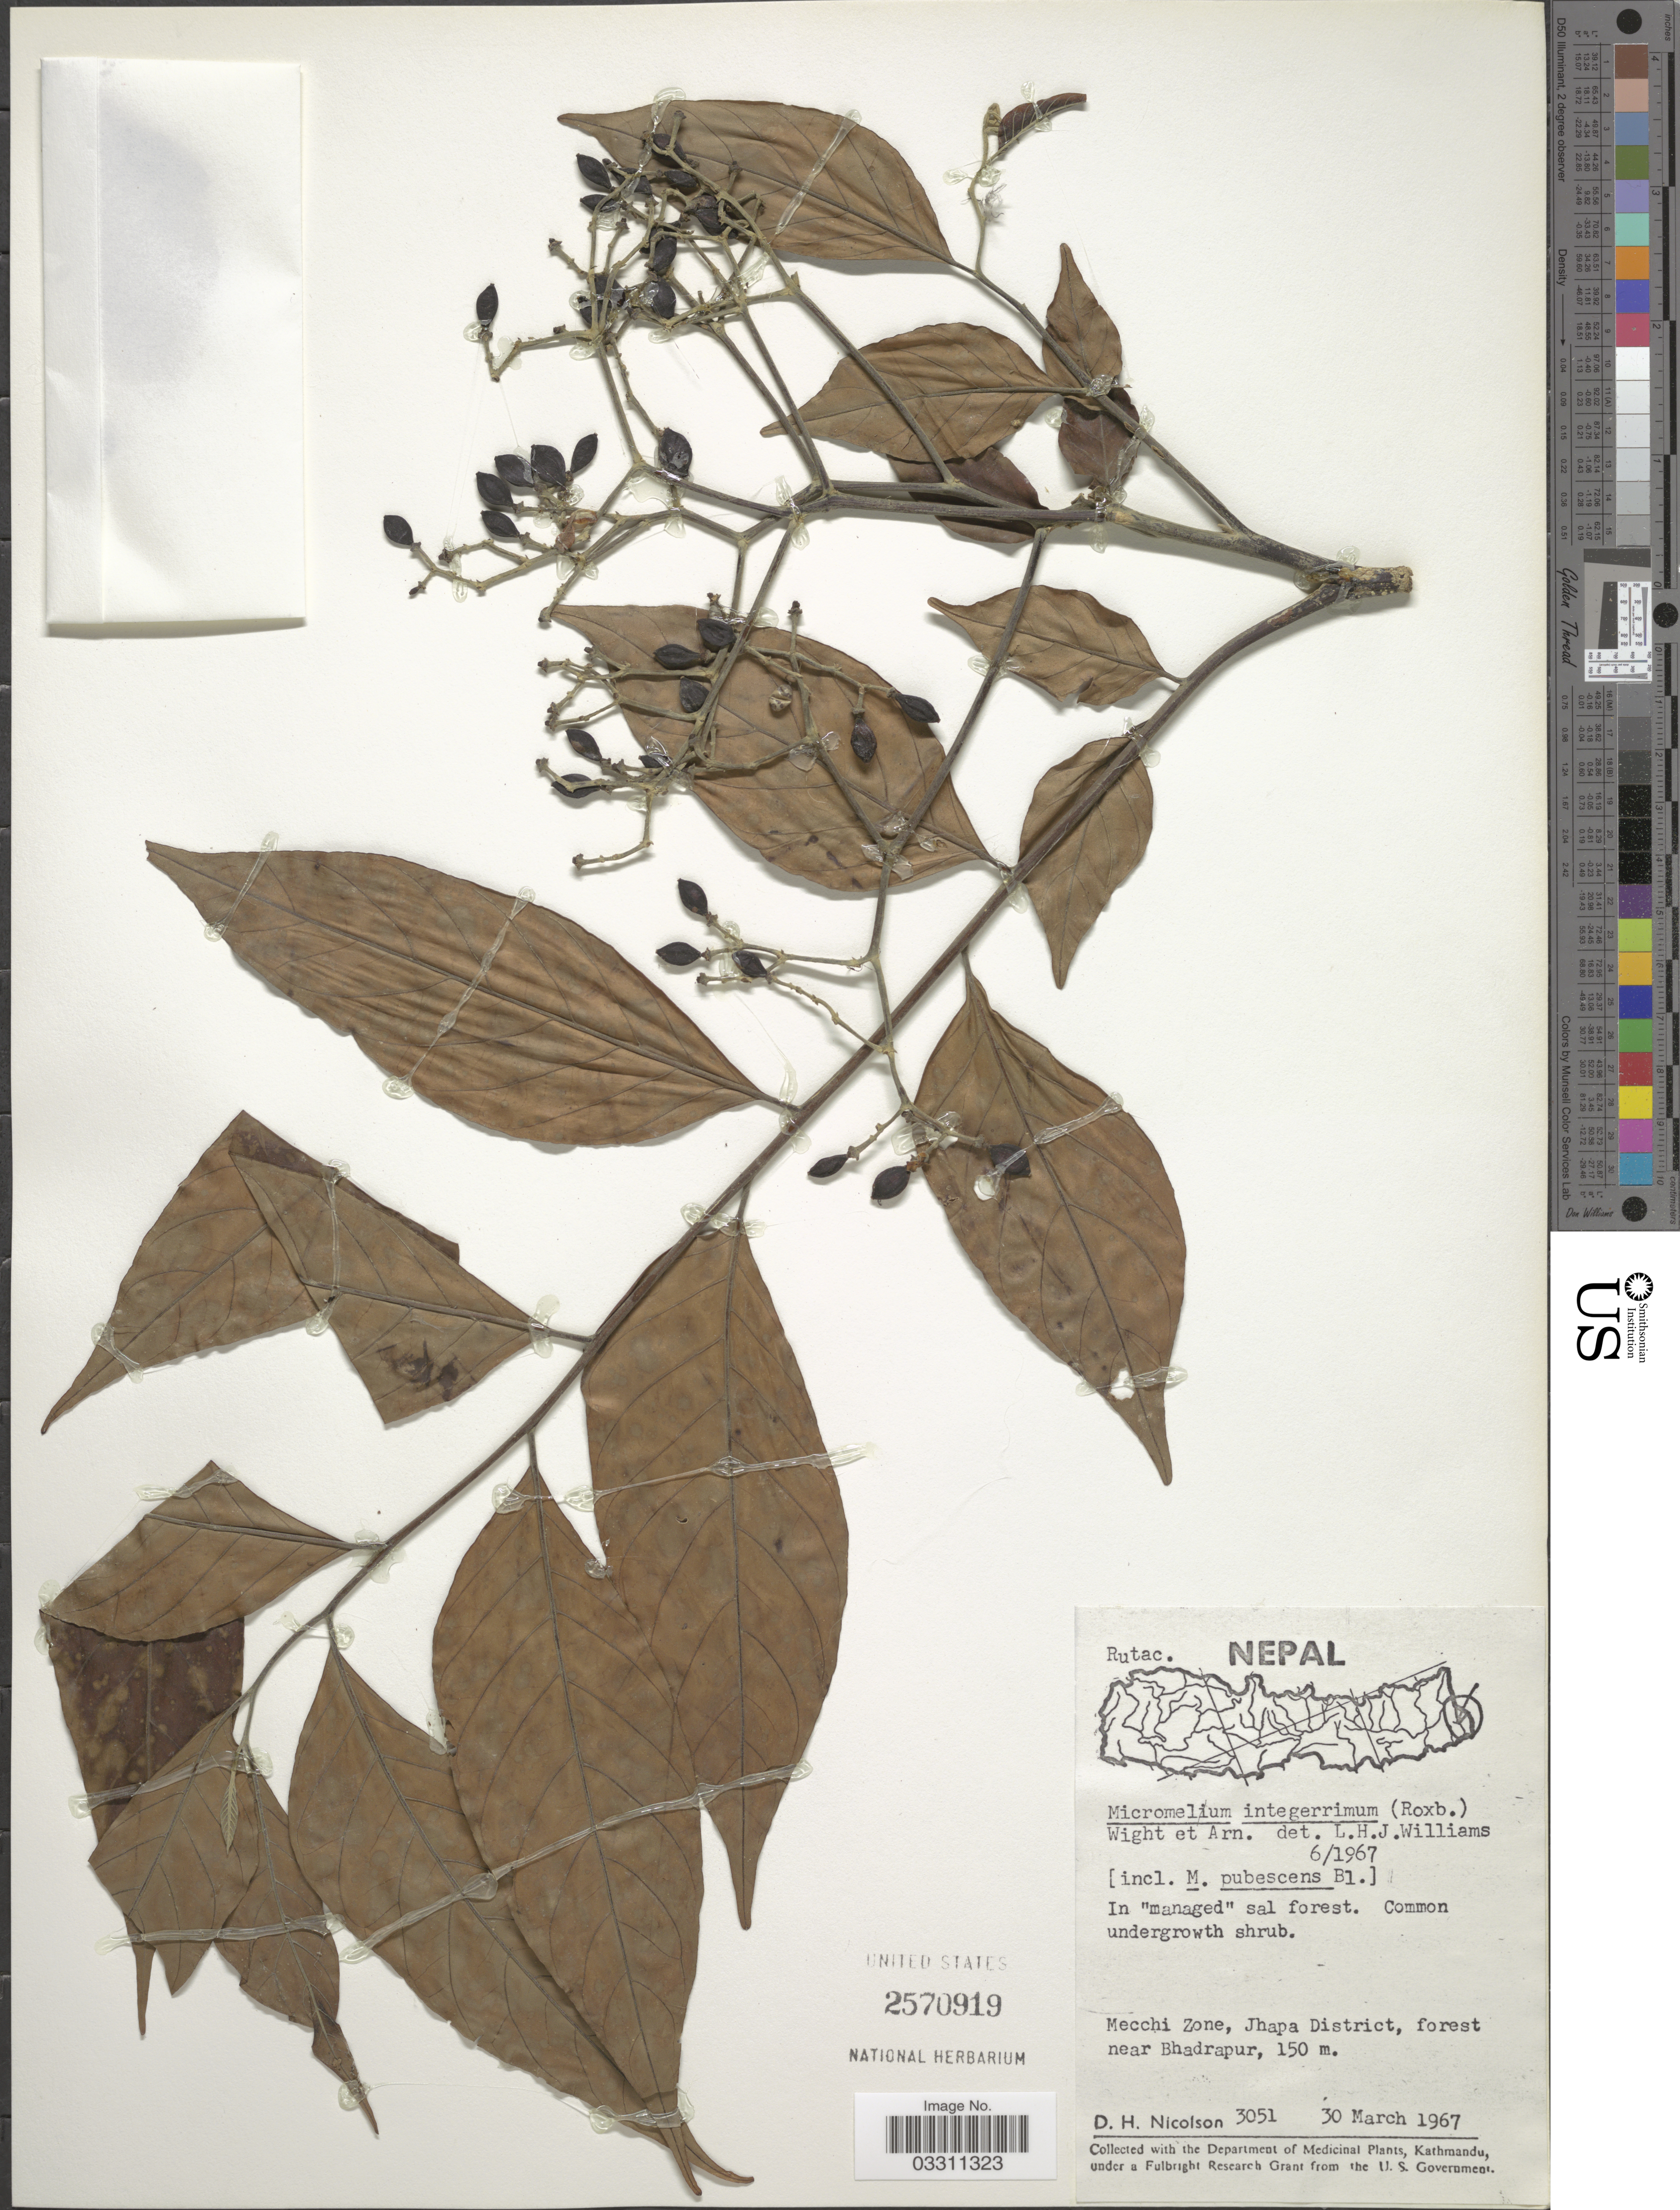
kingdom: Plantae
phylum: Tracheophyta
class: Magnoliopsida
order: Sapindales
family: Rutaceae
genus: Micromelum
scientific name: Micromelum integerrimum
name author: (Buch.-Ham. ex DC.) Wight & Arn. ex M. Roem.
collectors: D. H. Nicolson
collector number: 3051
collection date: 1967-03-30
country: Nepal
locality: Mecchi Zone, Jhapa District, forest near Bhadrapur.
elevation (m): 150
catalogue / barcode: US 2570919